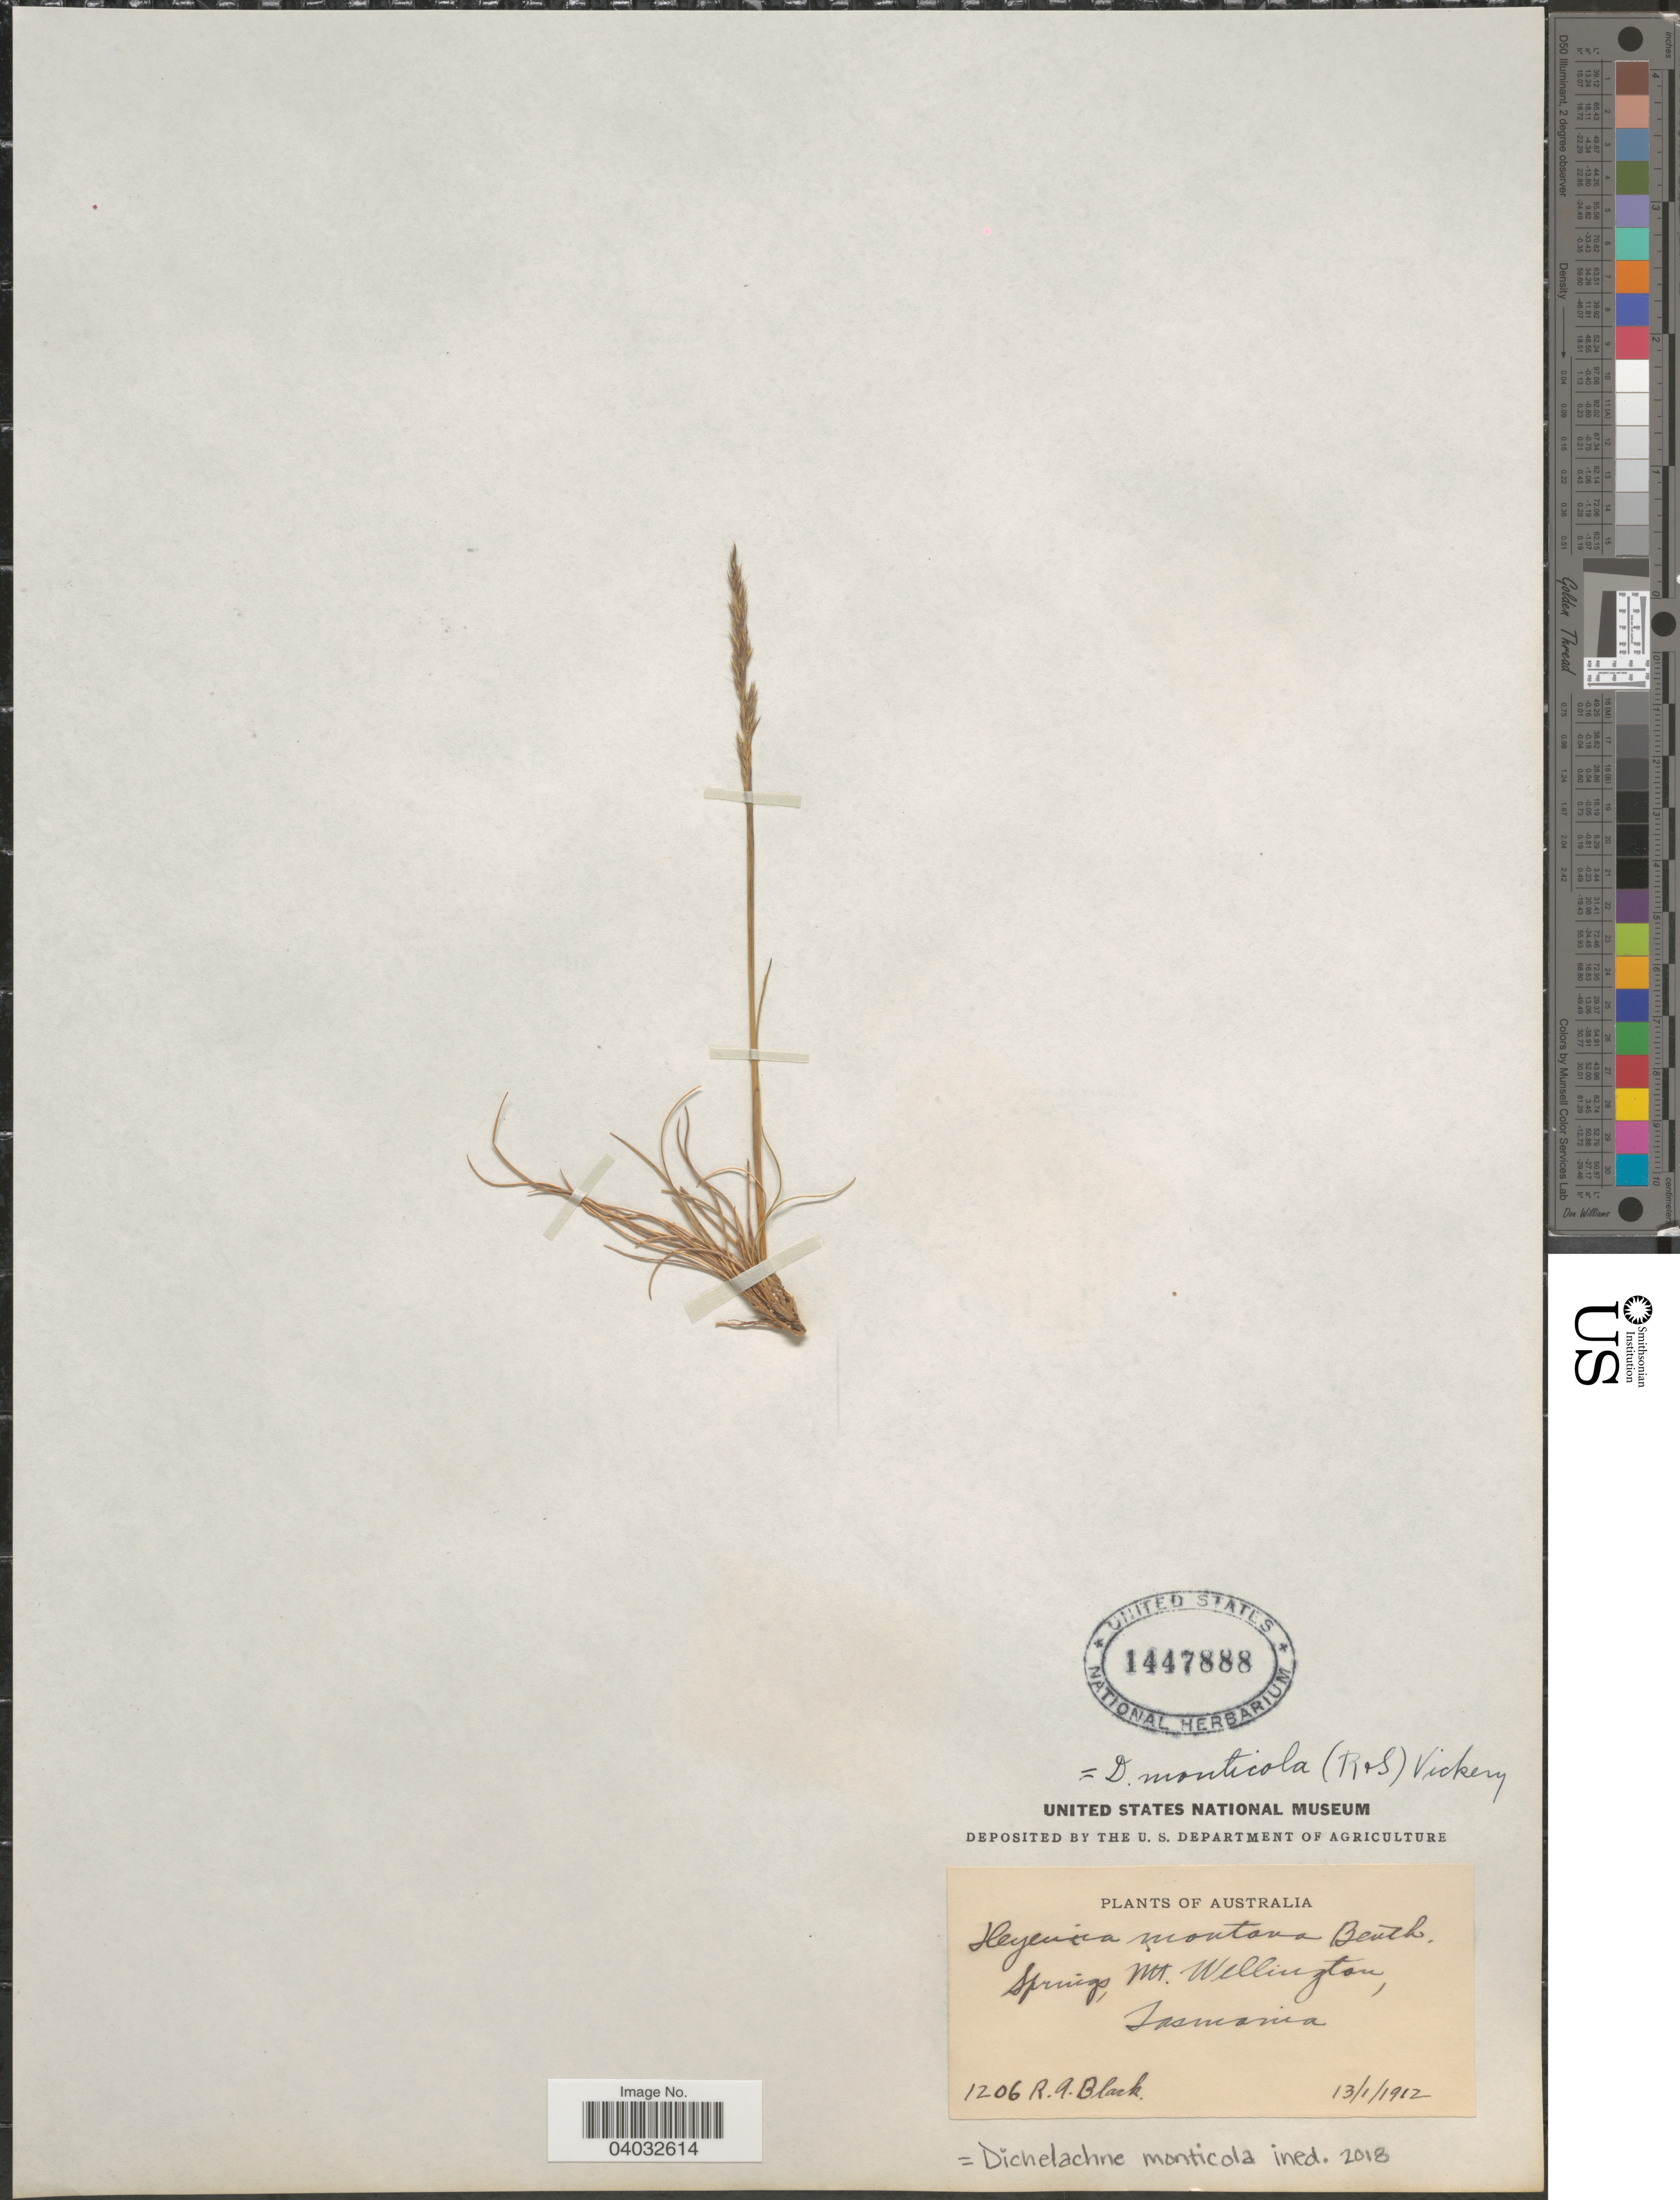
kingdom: Plantae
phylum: Tracheophyta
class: Liliopsida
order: Poales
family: Poaceae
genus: Dichelachne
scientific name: Dichelachne monticola ined.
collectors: R. A. Black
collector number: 1206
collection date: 1912-01-13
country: Australia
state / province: Tasmania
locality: Springs, Mt. Wellington.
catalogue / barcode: US 1447888